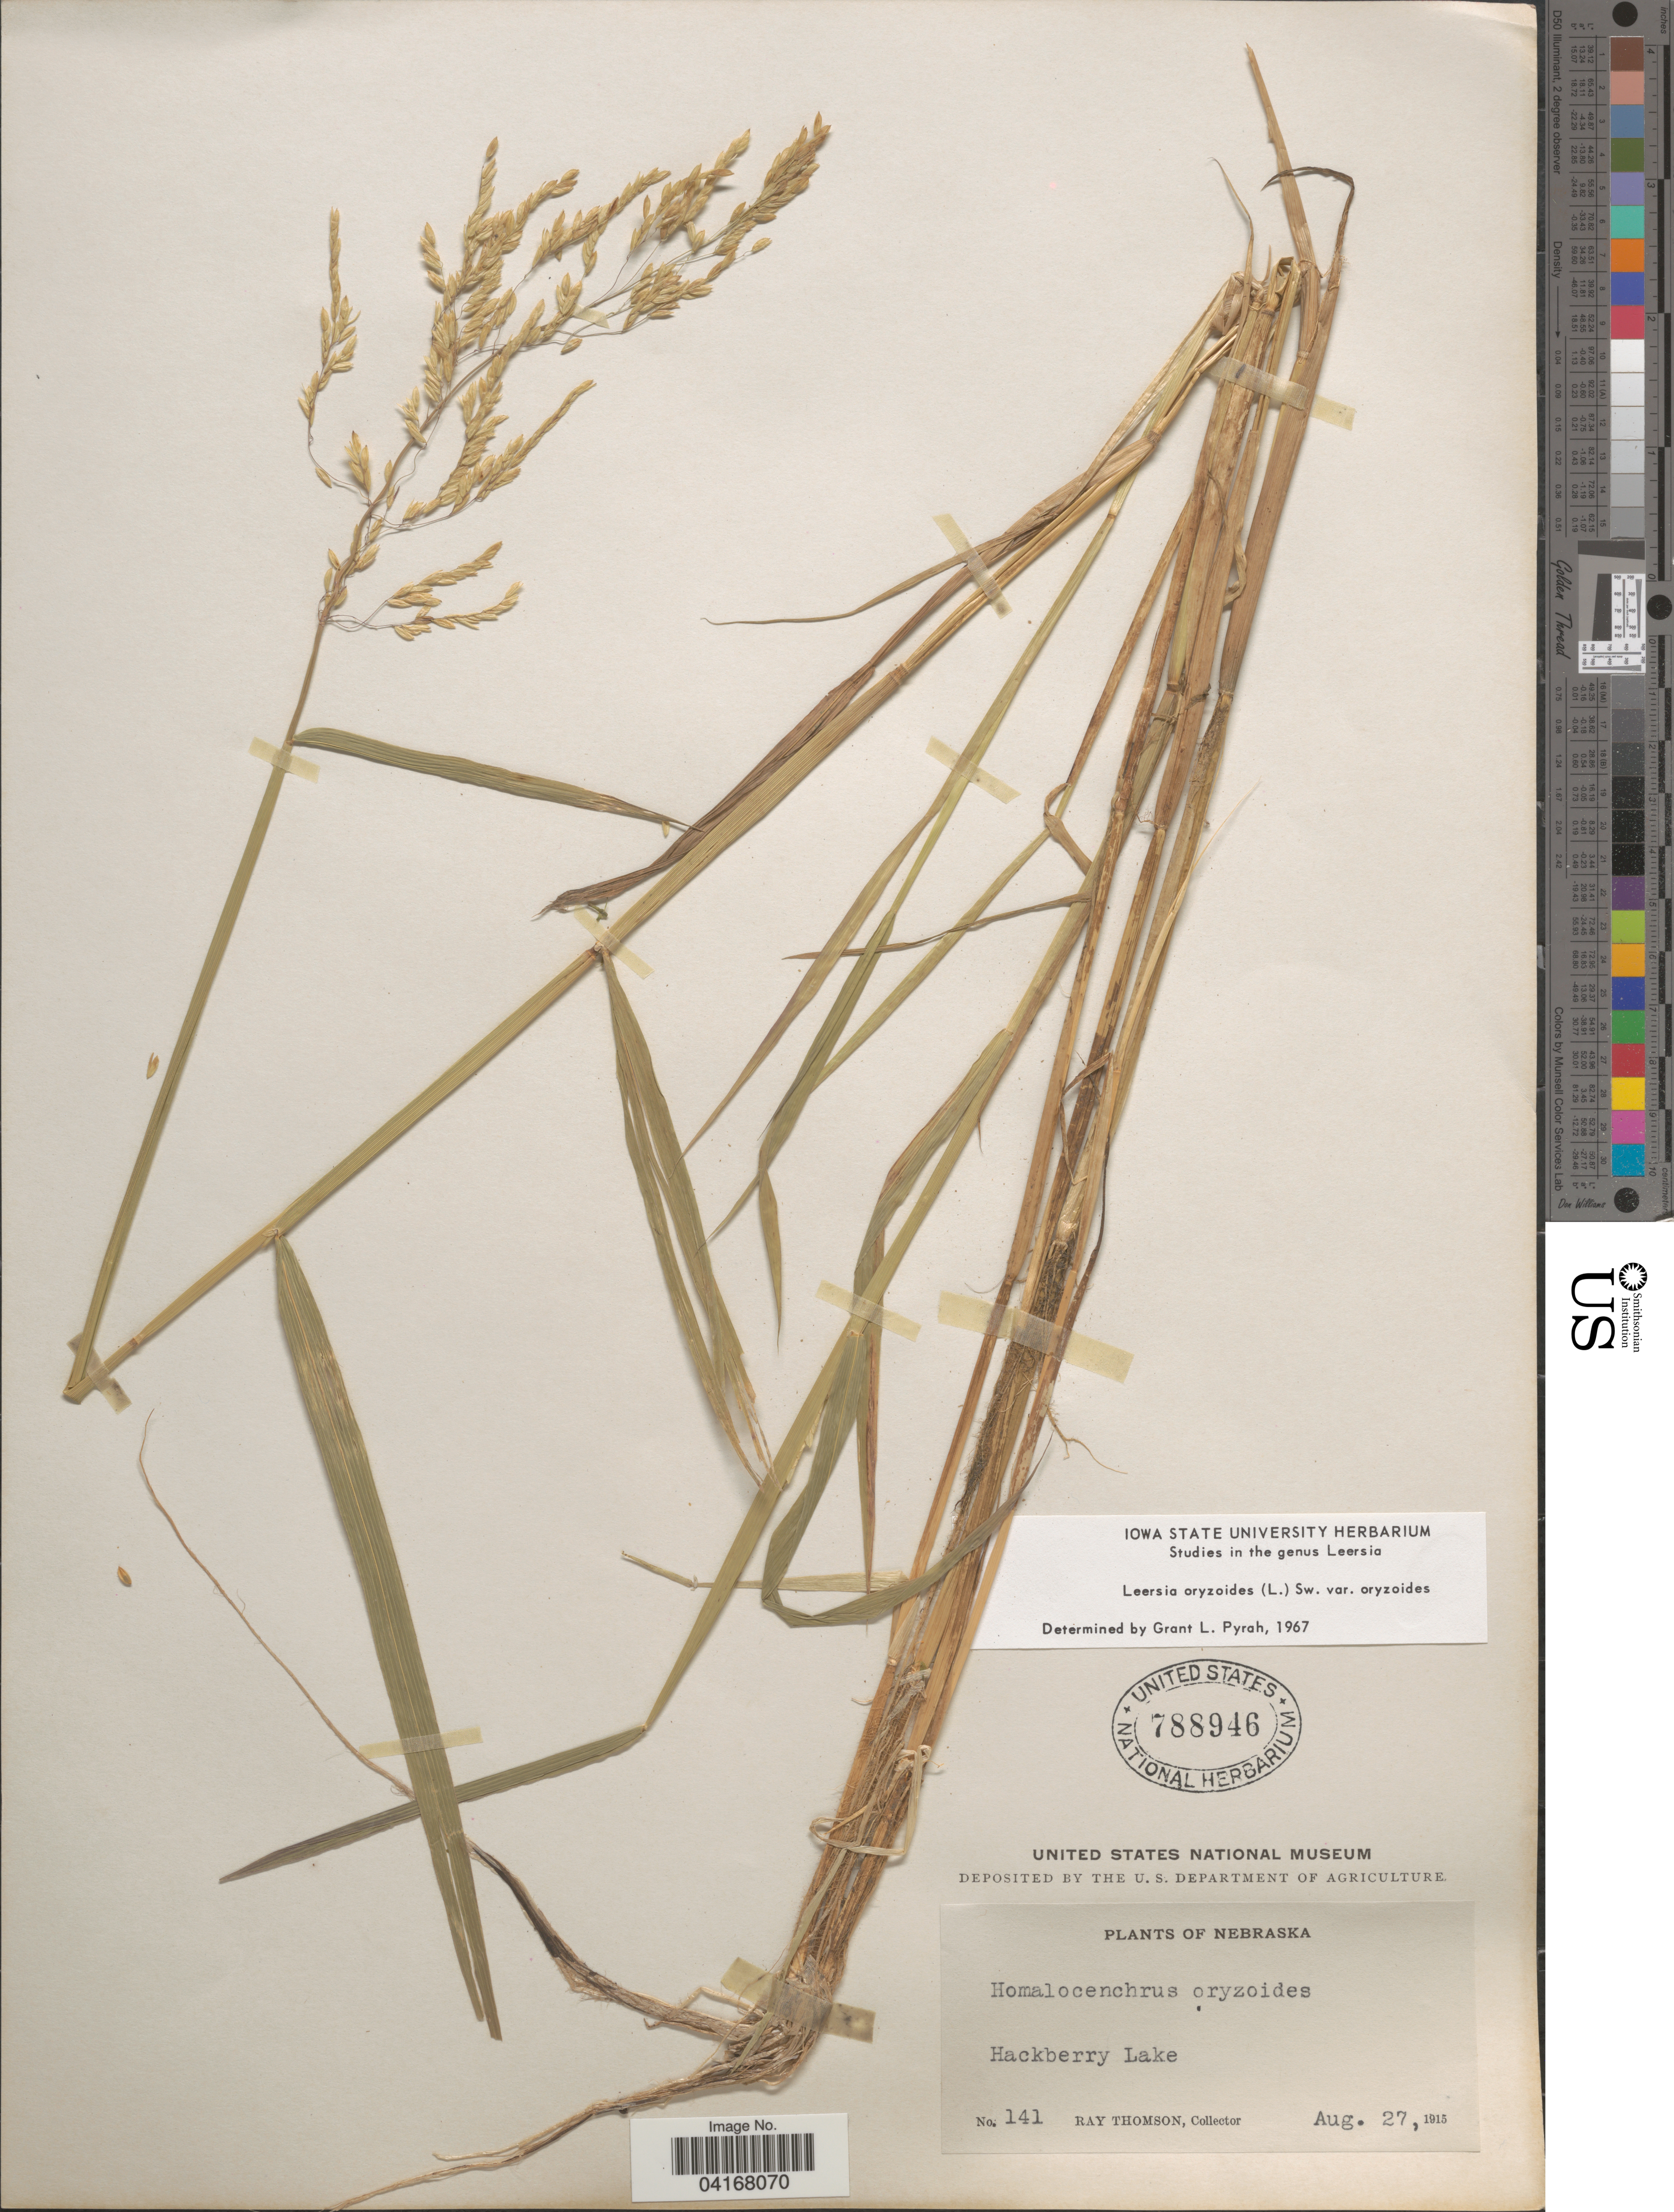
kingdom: Plantae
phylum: Tracheophyta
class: Liliopsida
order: Poales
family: Poaceae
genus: Leersia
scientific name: Leersia oryzoides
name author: (L.) Sw.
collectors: R. Thomson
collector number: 141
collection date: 1915-08-27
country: United States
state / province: Nebraska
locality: Hackberry Lake.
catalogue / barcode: US 788946